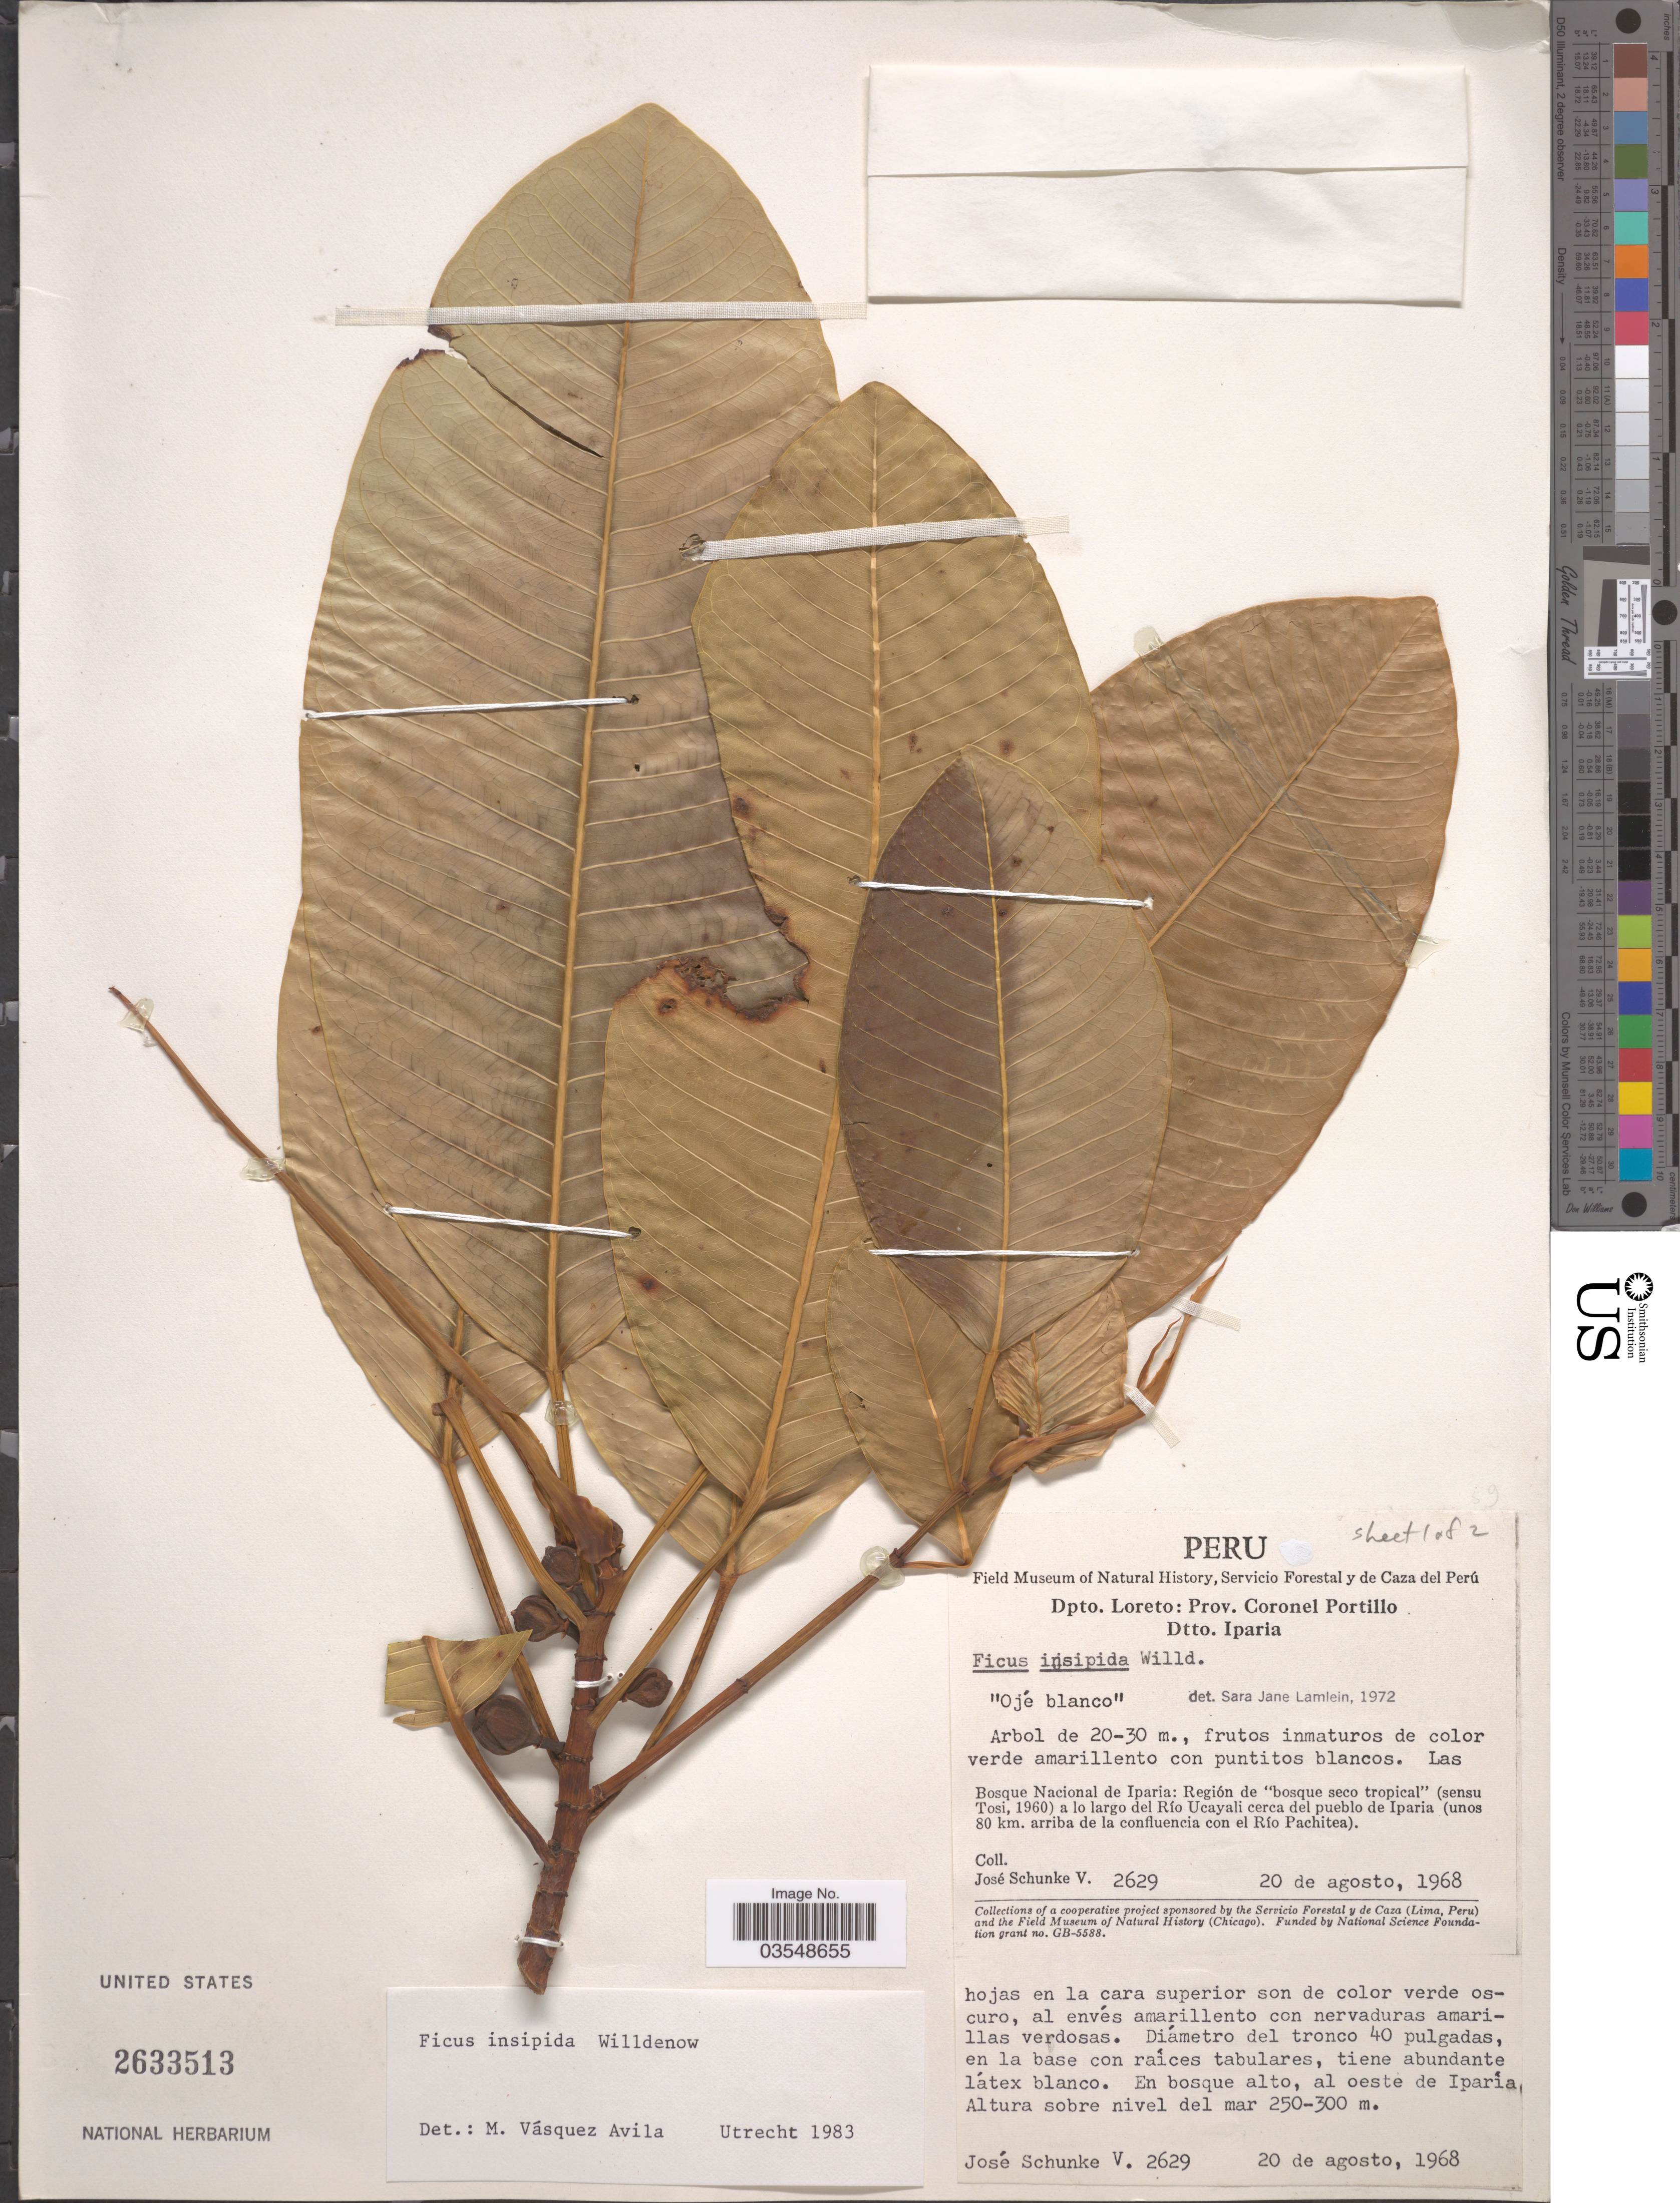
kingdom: Plantae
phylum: Tracheophyta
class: Magnoliopsida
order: Rosales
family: Moraceae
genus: Ficus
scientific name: Ficus insipida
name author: Willd.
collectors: J. Schunke Vigo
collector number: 2629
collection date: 1968-08-20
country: Peru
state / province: Loreto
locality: Dpto. Loreto: Prov. Coronel Portillo Dtto. Iparia. Bosque Nacional de Iparia: Región de "bosque seco tropical" (sensu Tosi, 1960) a lo largo del Río Ucayali cerca del pueblo de Iparia (unos 80km. arriba de la confluencia con el Río Pachitea). En bosque alto, al oeste de Iparia.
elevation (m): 250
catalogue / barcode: US 2633513